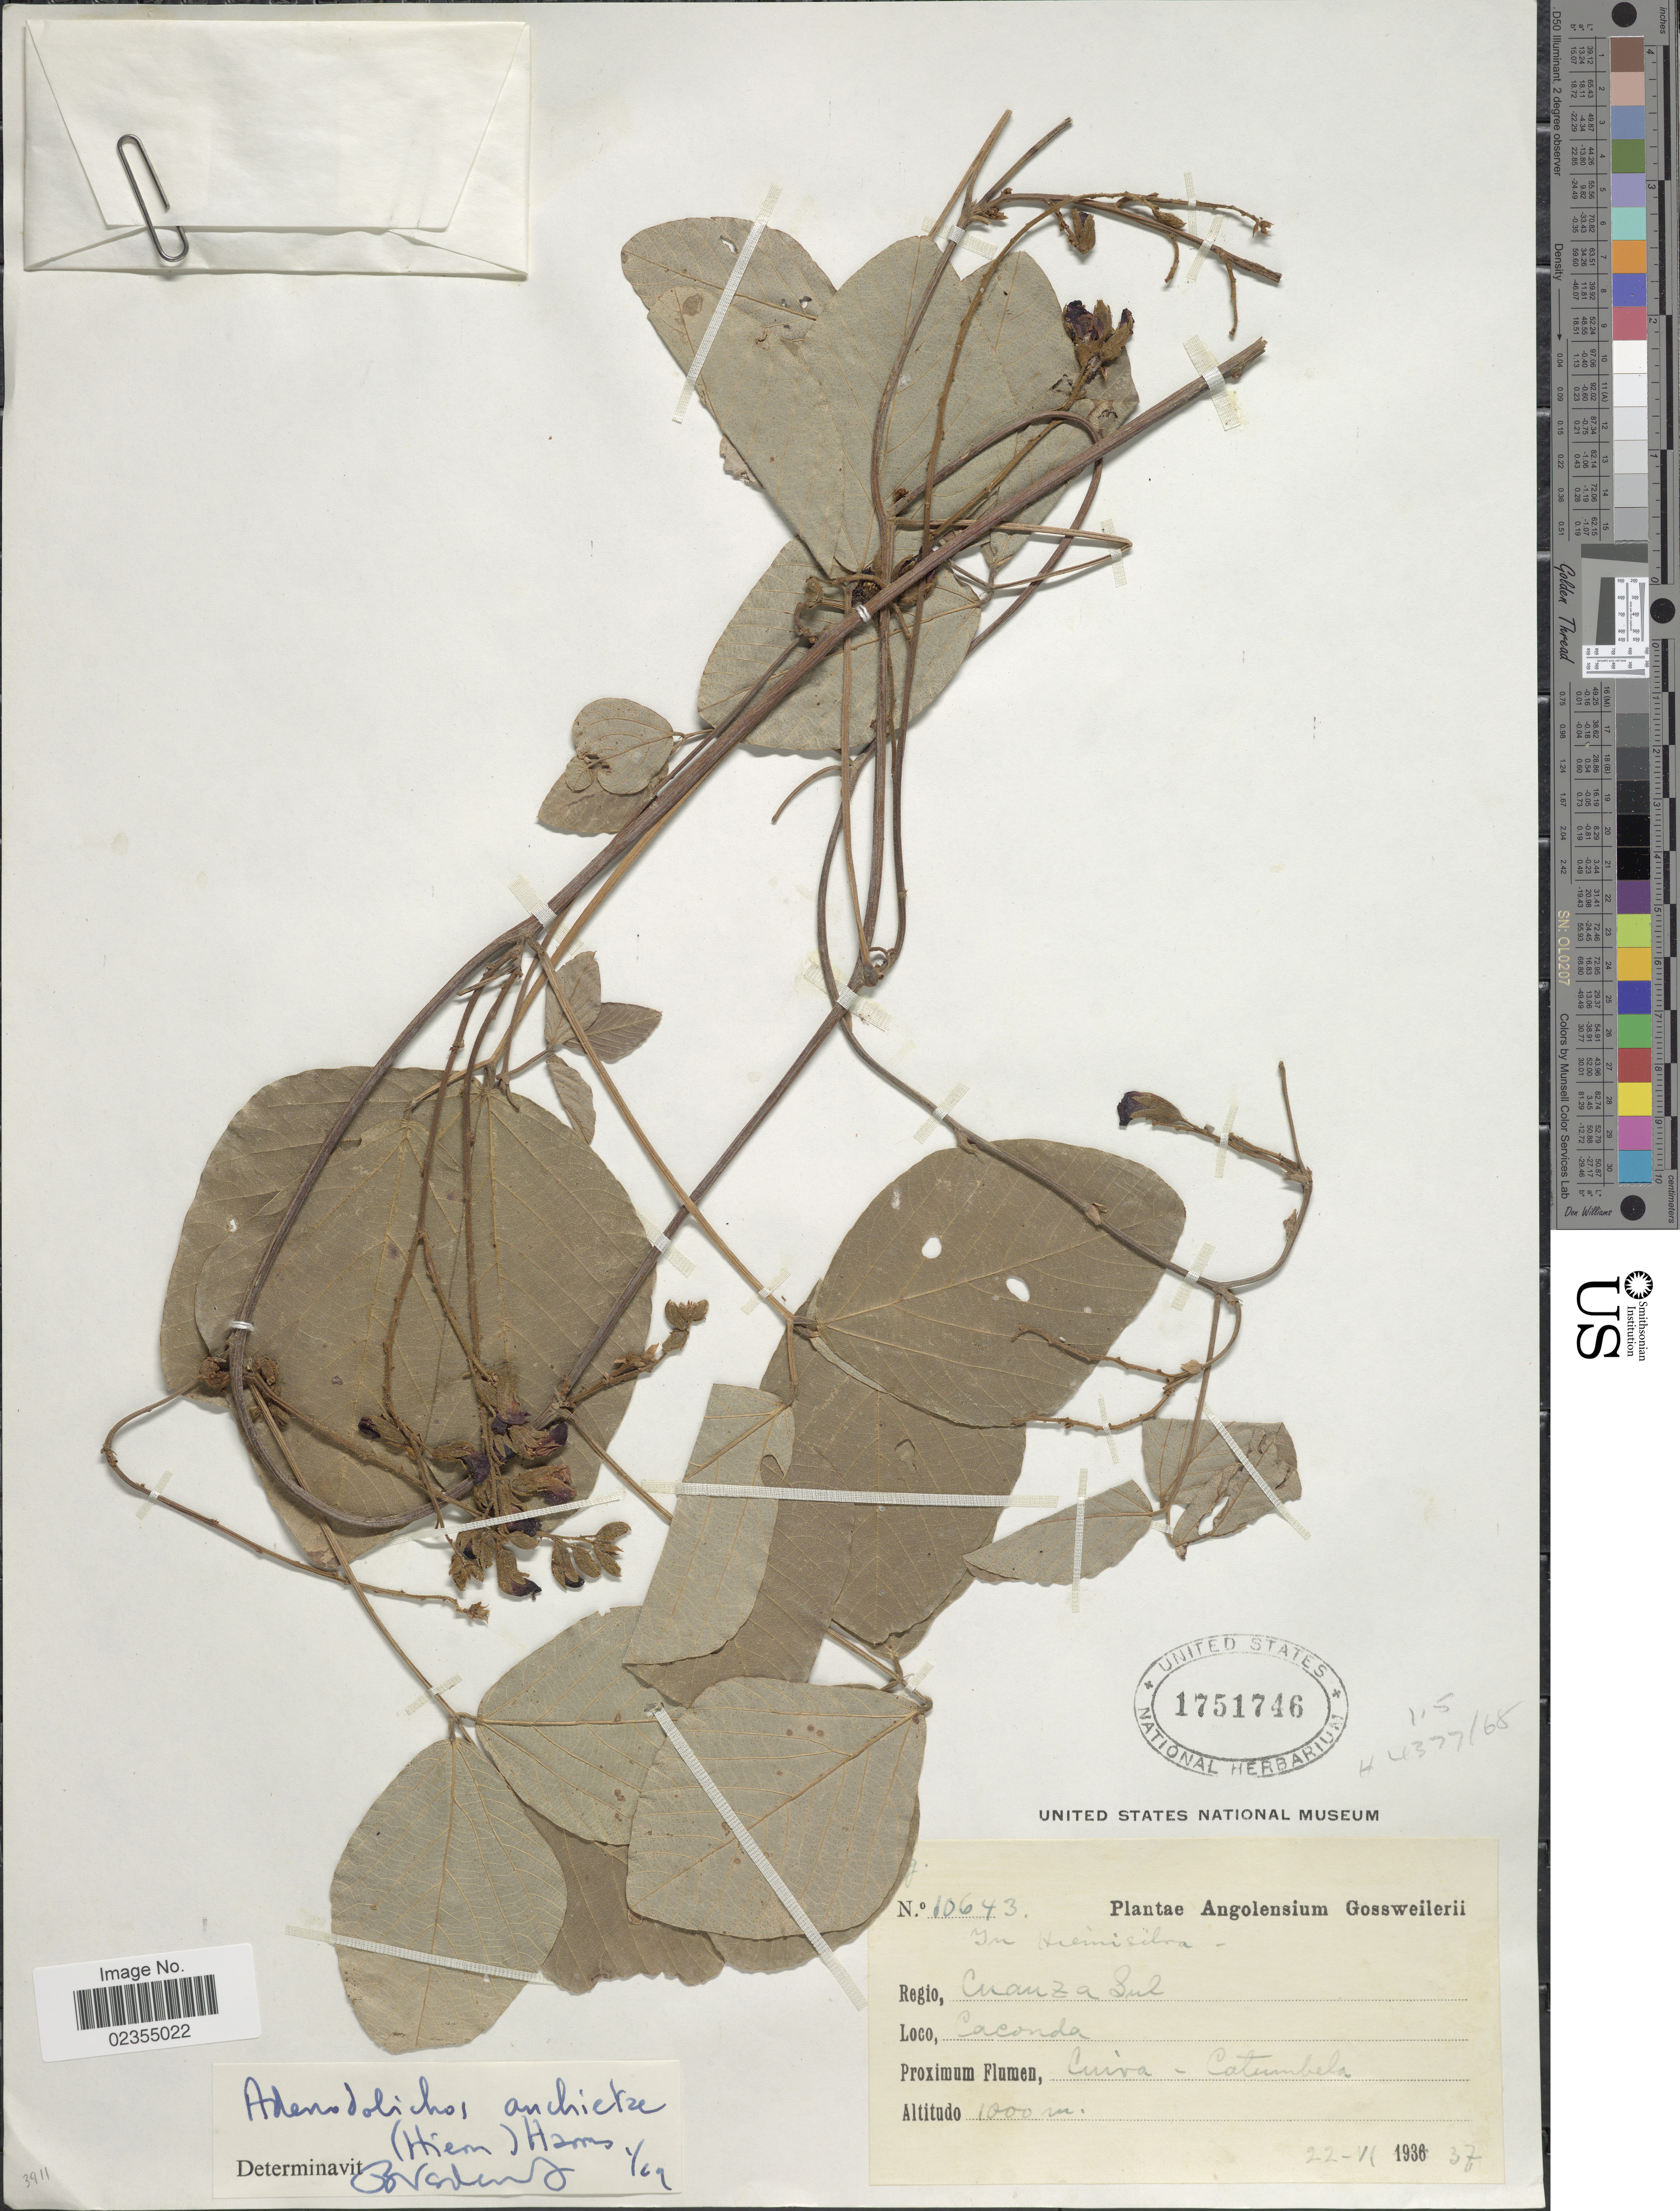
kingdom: Plantae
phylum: Tracheophyta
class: Magnoliopsida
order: Fabales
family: Fabaceae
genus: Adenodolichos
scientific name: Adenodolichos anchietae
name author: (Hiern) Harms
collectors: -. Gossweiler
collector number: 10643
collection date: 1937-06-22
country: Angola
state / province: Cuanza Sul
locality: Caconda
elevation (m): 1000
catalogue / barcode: US 1751746